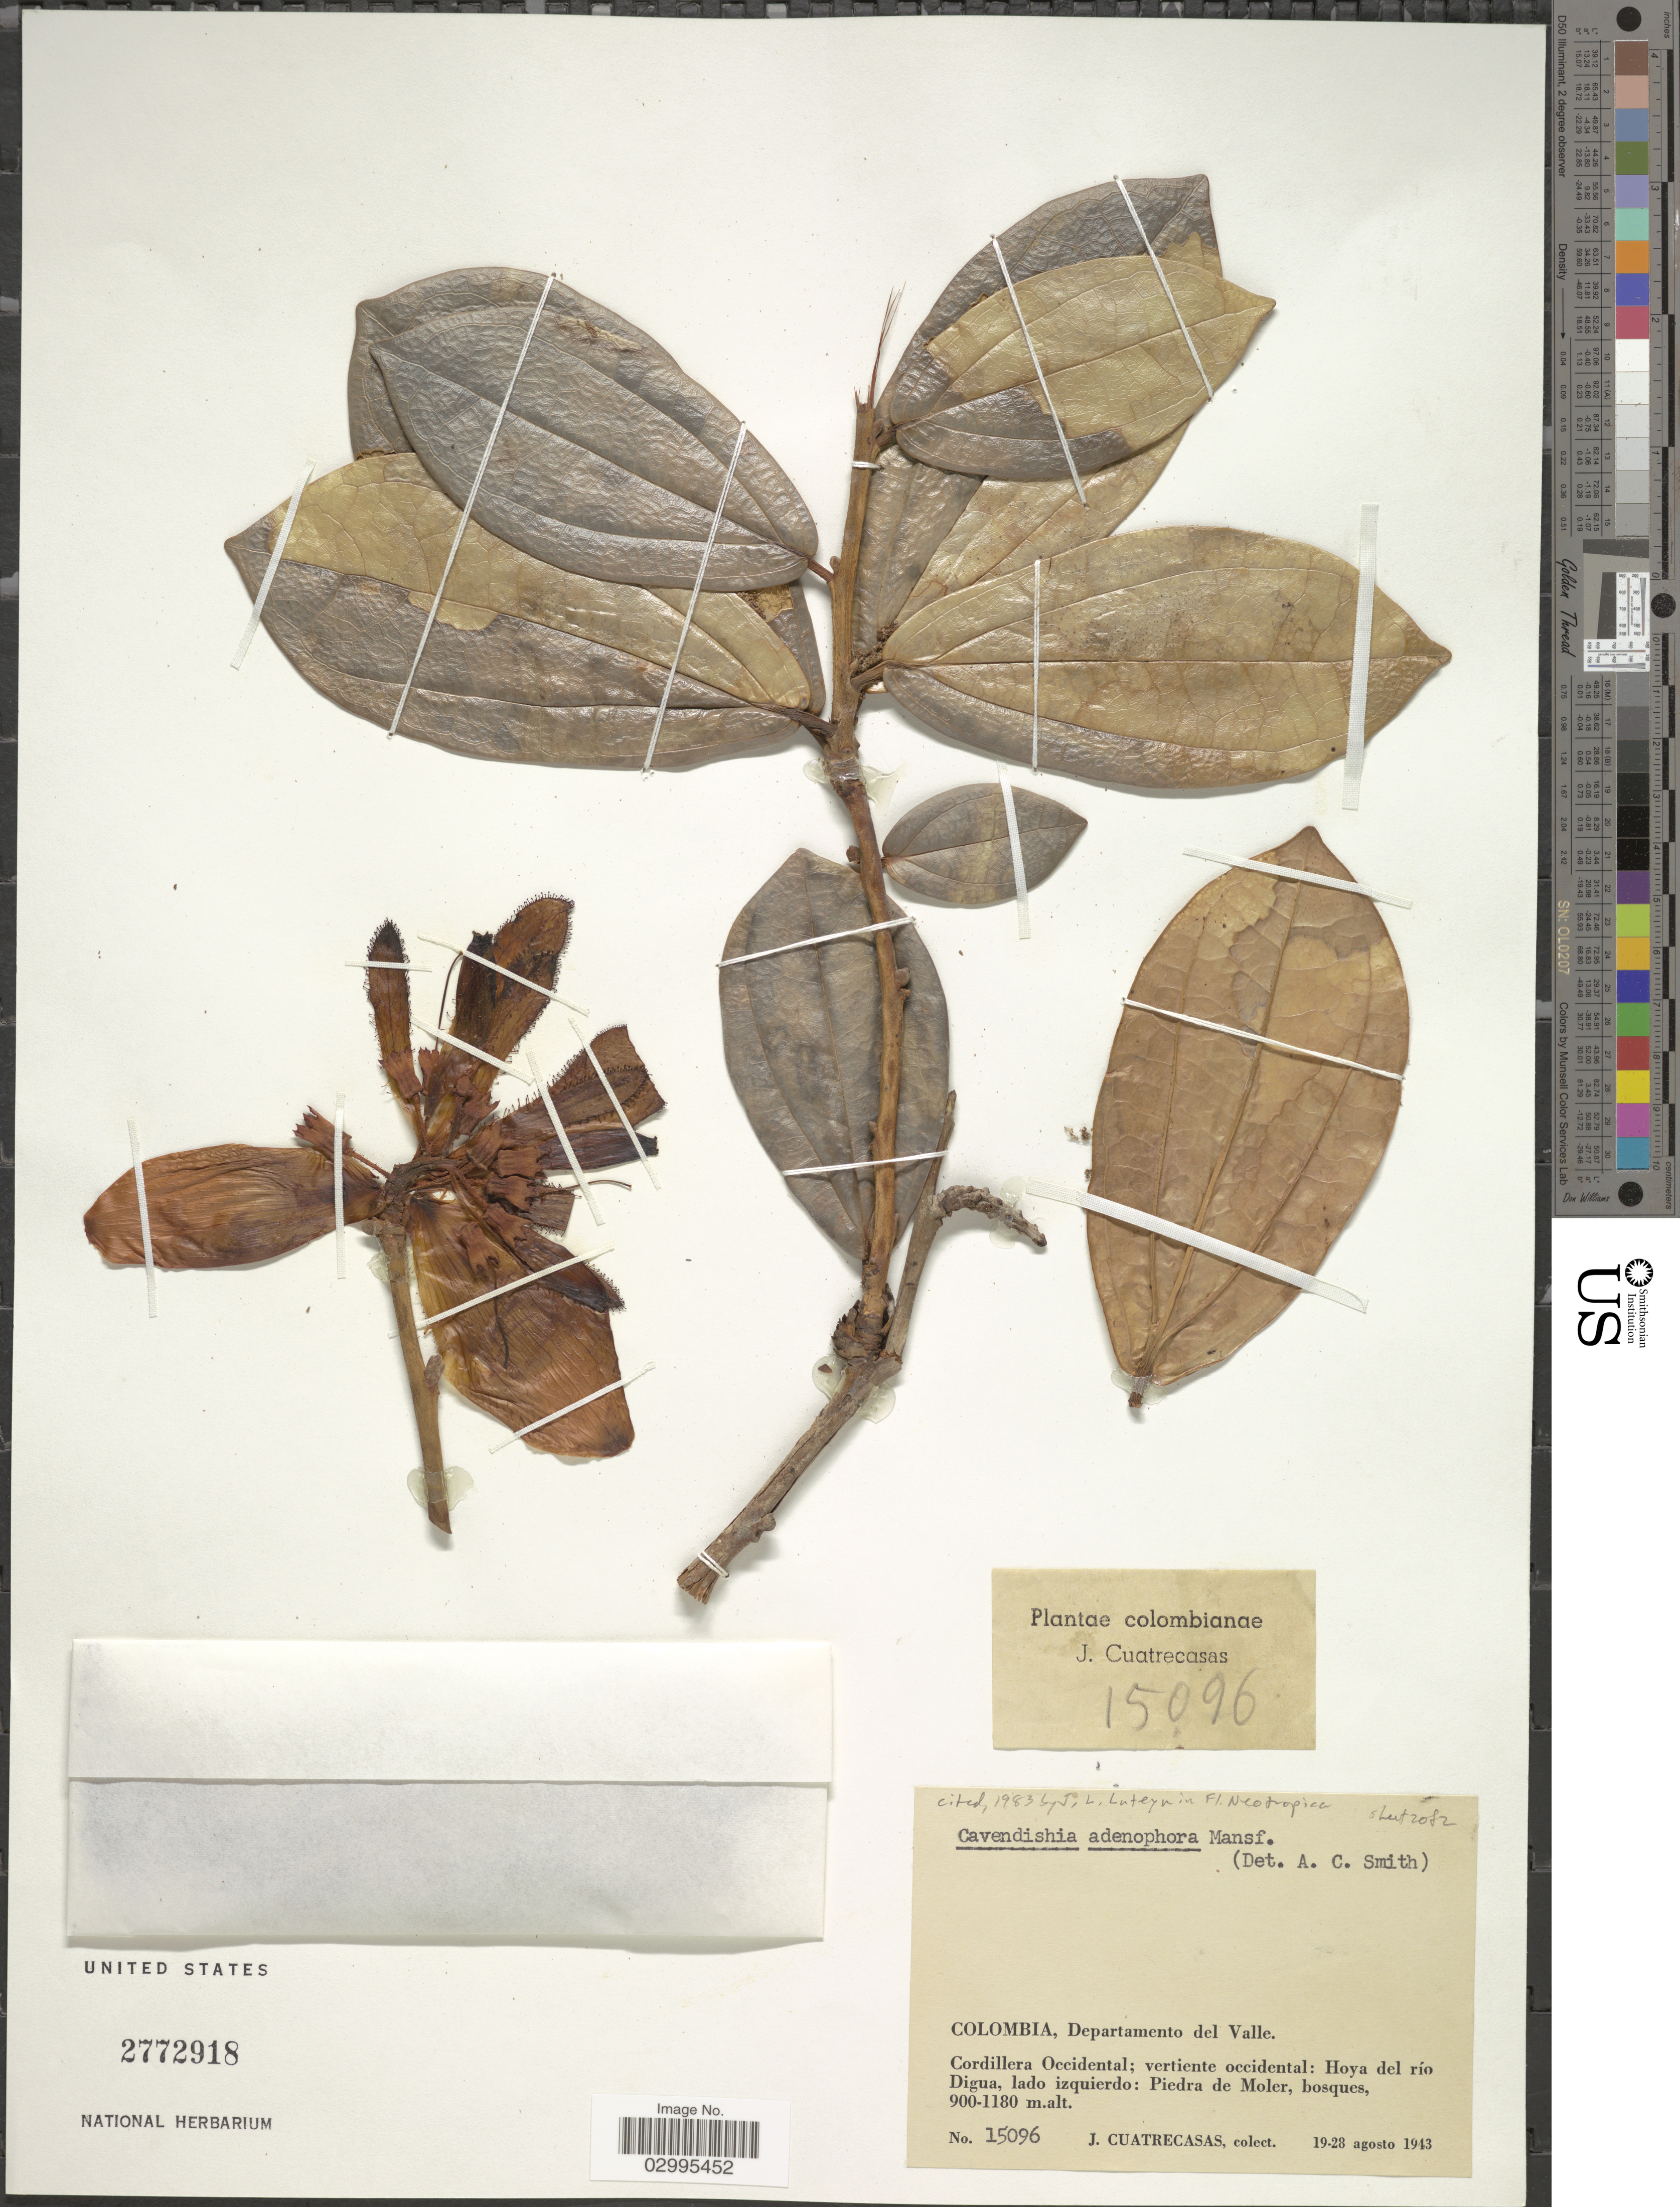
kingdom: Plantae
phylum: Tracheophyta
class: Magnoliopsida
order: Ericales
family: Ericaceae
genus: Cavendishia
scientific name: Cavendishia adenophora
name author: Mansf.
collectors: J. Cuatrecasas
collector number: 15096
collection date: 1943-08-19/1943-08-28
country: Colombia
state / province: Valle del Cauca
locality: Departamento del Valle. Cordillera Occidental, vertiente occidental: Hoya del río Digua, lado izquierdo: Piedra de Moler.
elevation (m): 900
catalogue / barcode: US 2772918